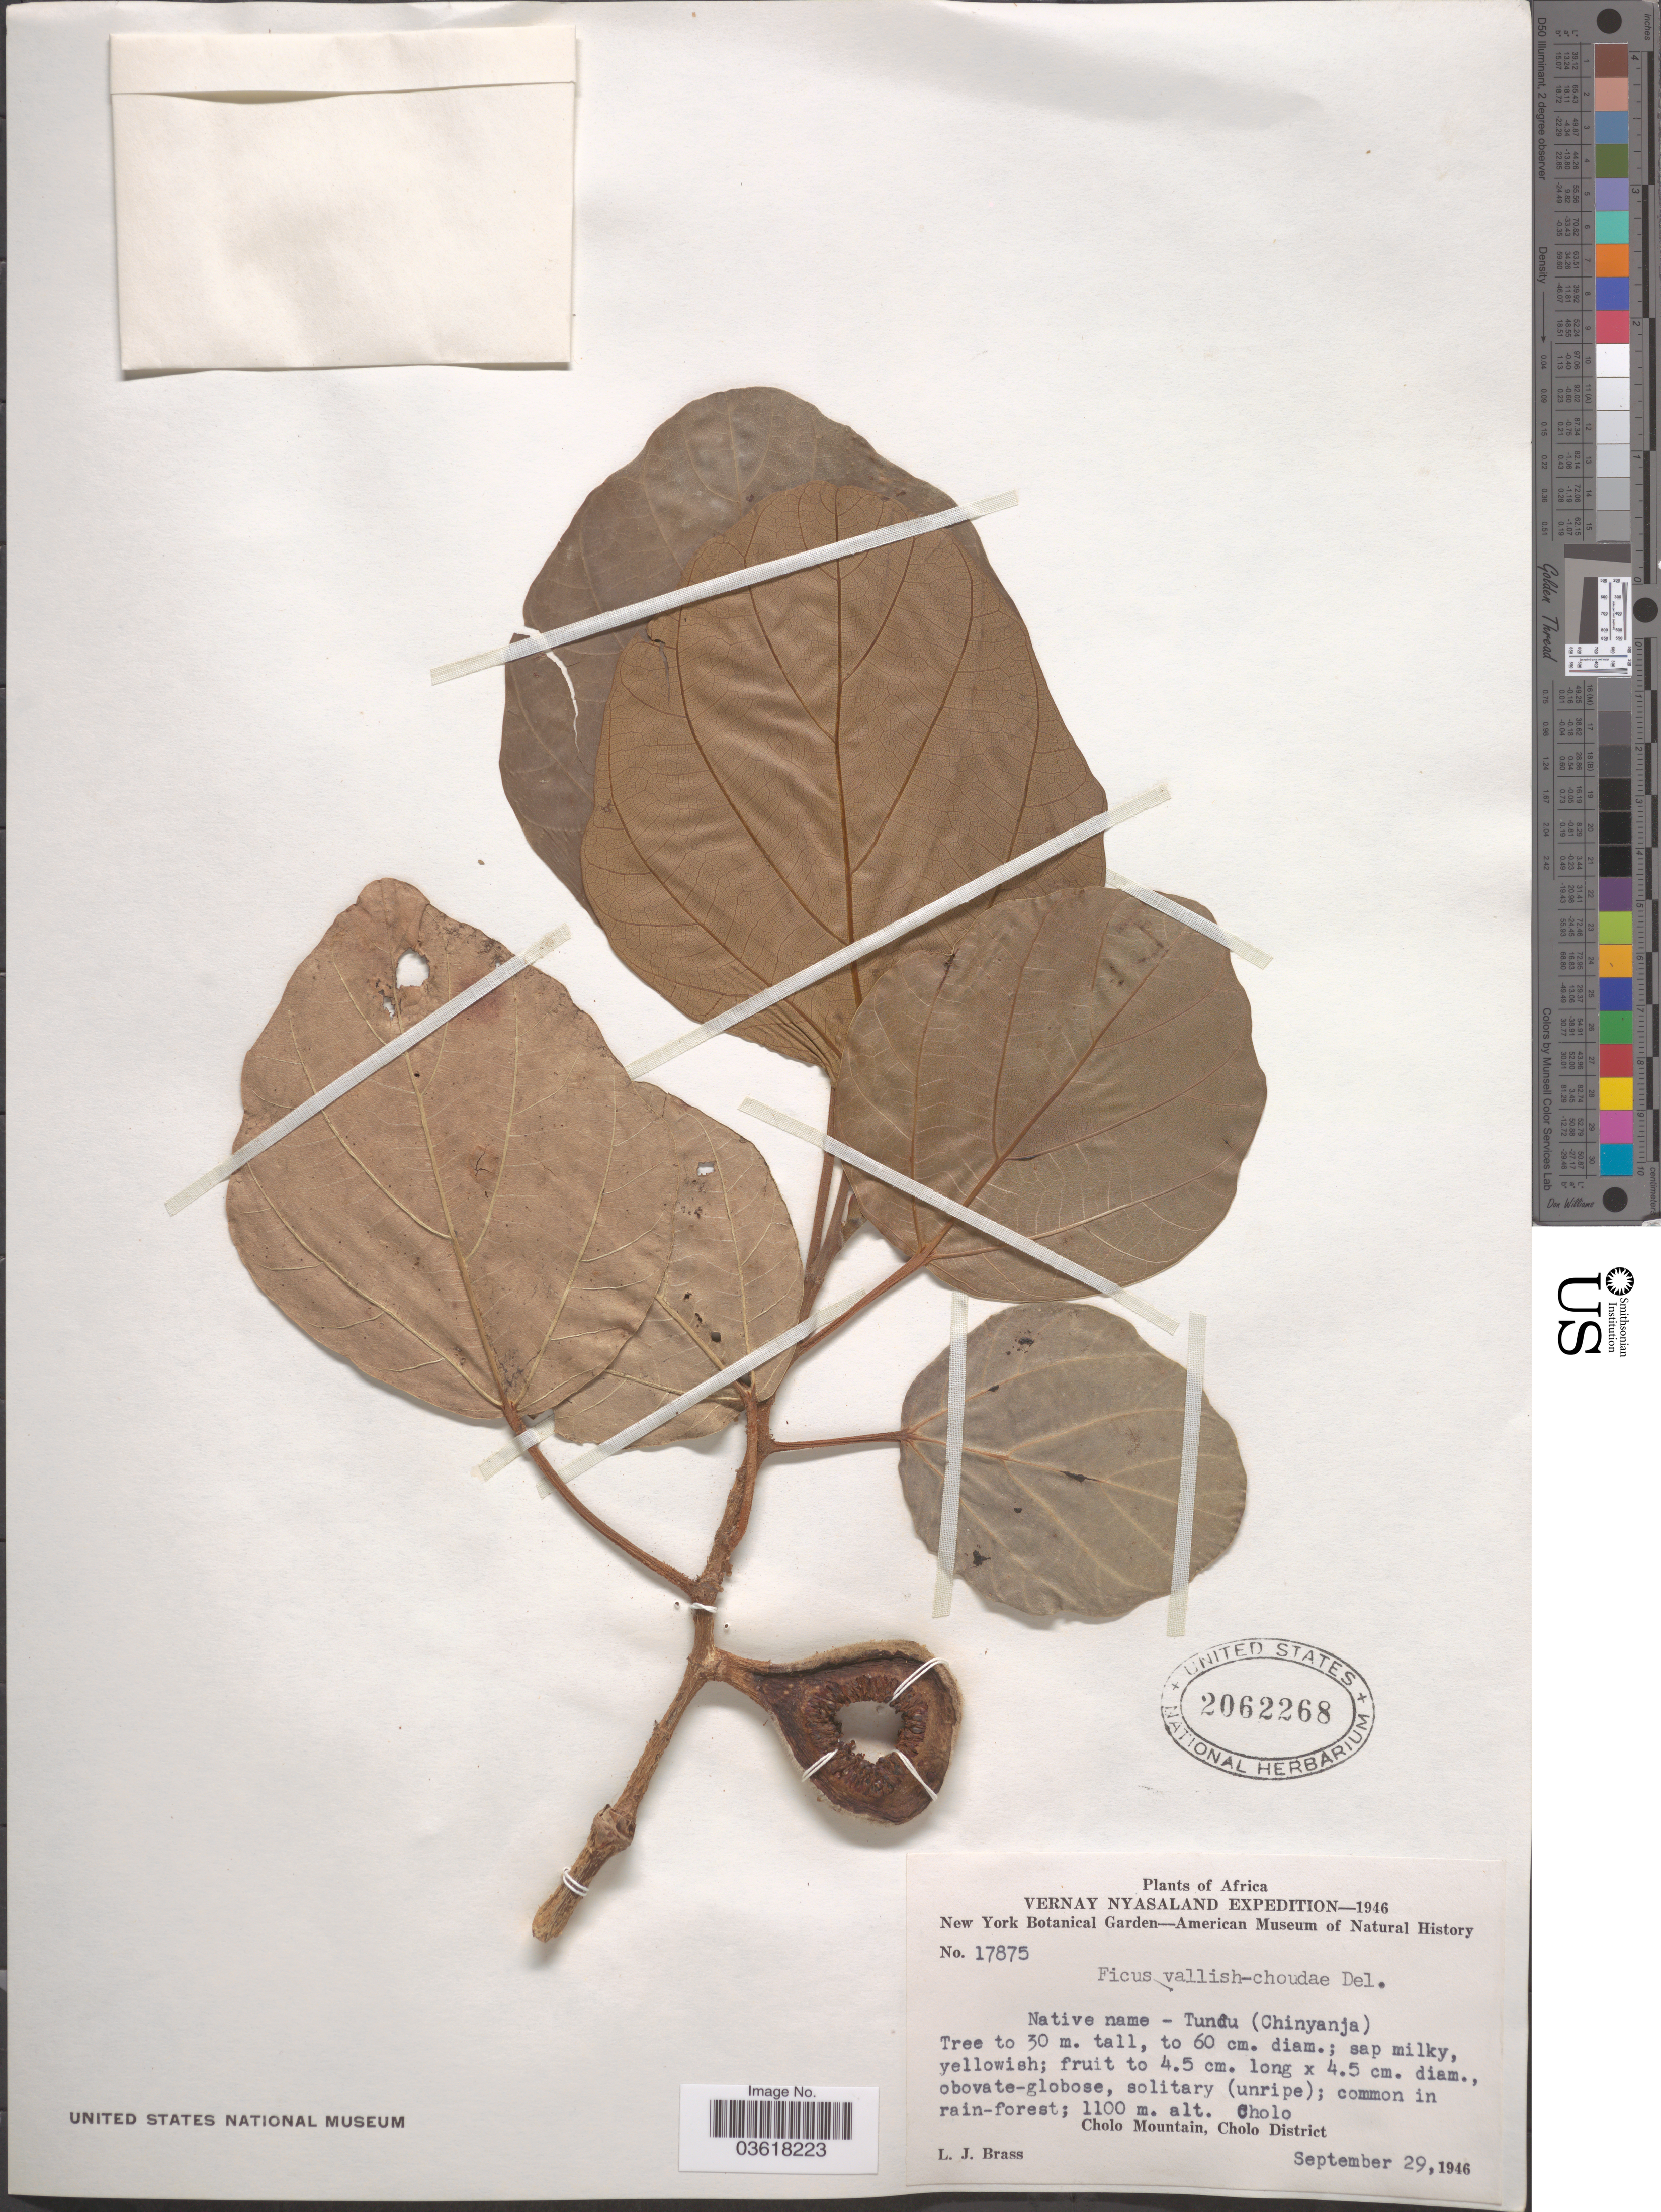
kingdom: Plantae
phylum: Tracheophyta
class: Magnoliopsida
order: Rosales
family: Moraceae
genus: Ficus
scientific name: Ficus vallis-choudae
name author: Delile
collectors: L. J. Brass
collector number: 17875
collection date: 1946-09-29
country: Malawi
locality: Vernay Nyasaland. Cholo. Cholo Mountain, Cholo District.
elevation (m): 1100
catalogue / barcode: US 2062268